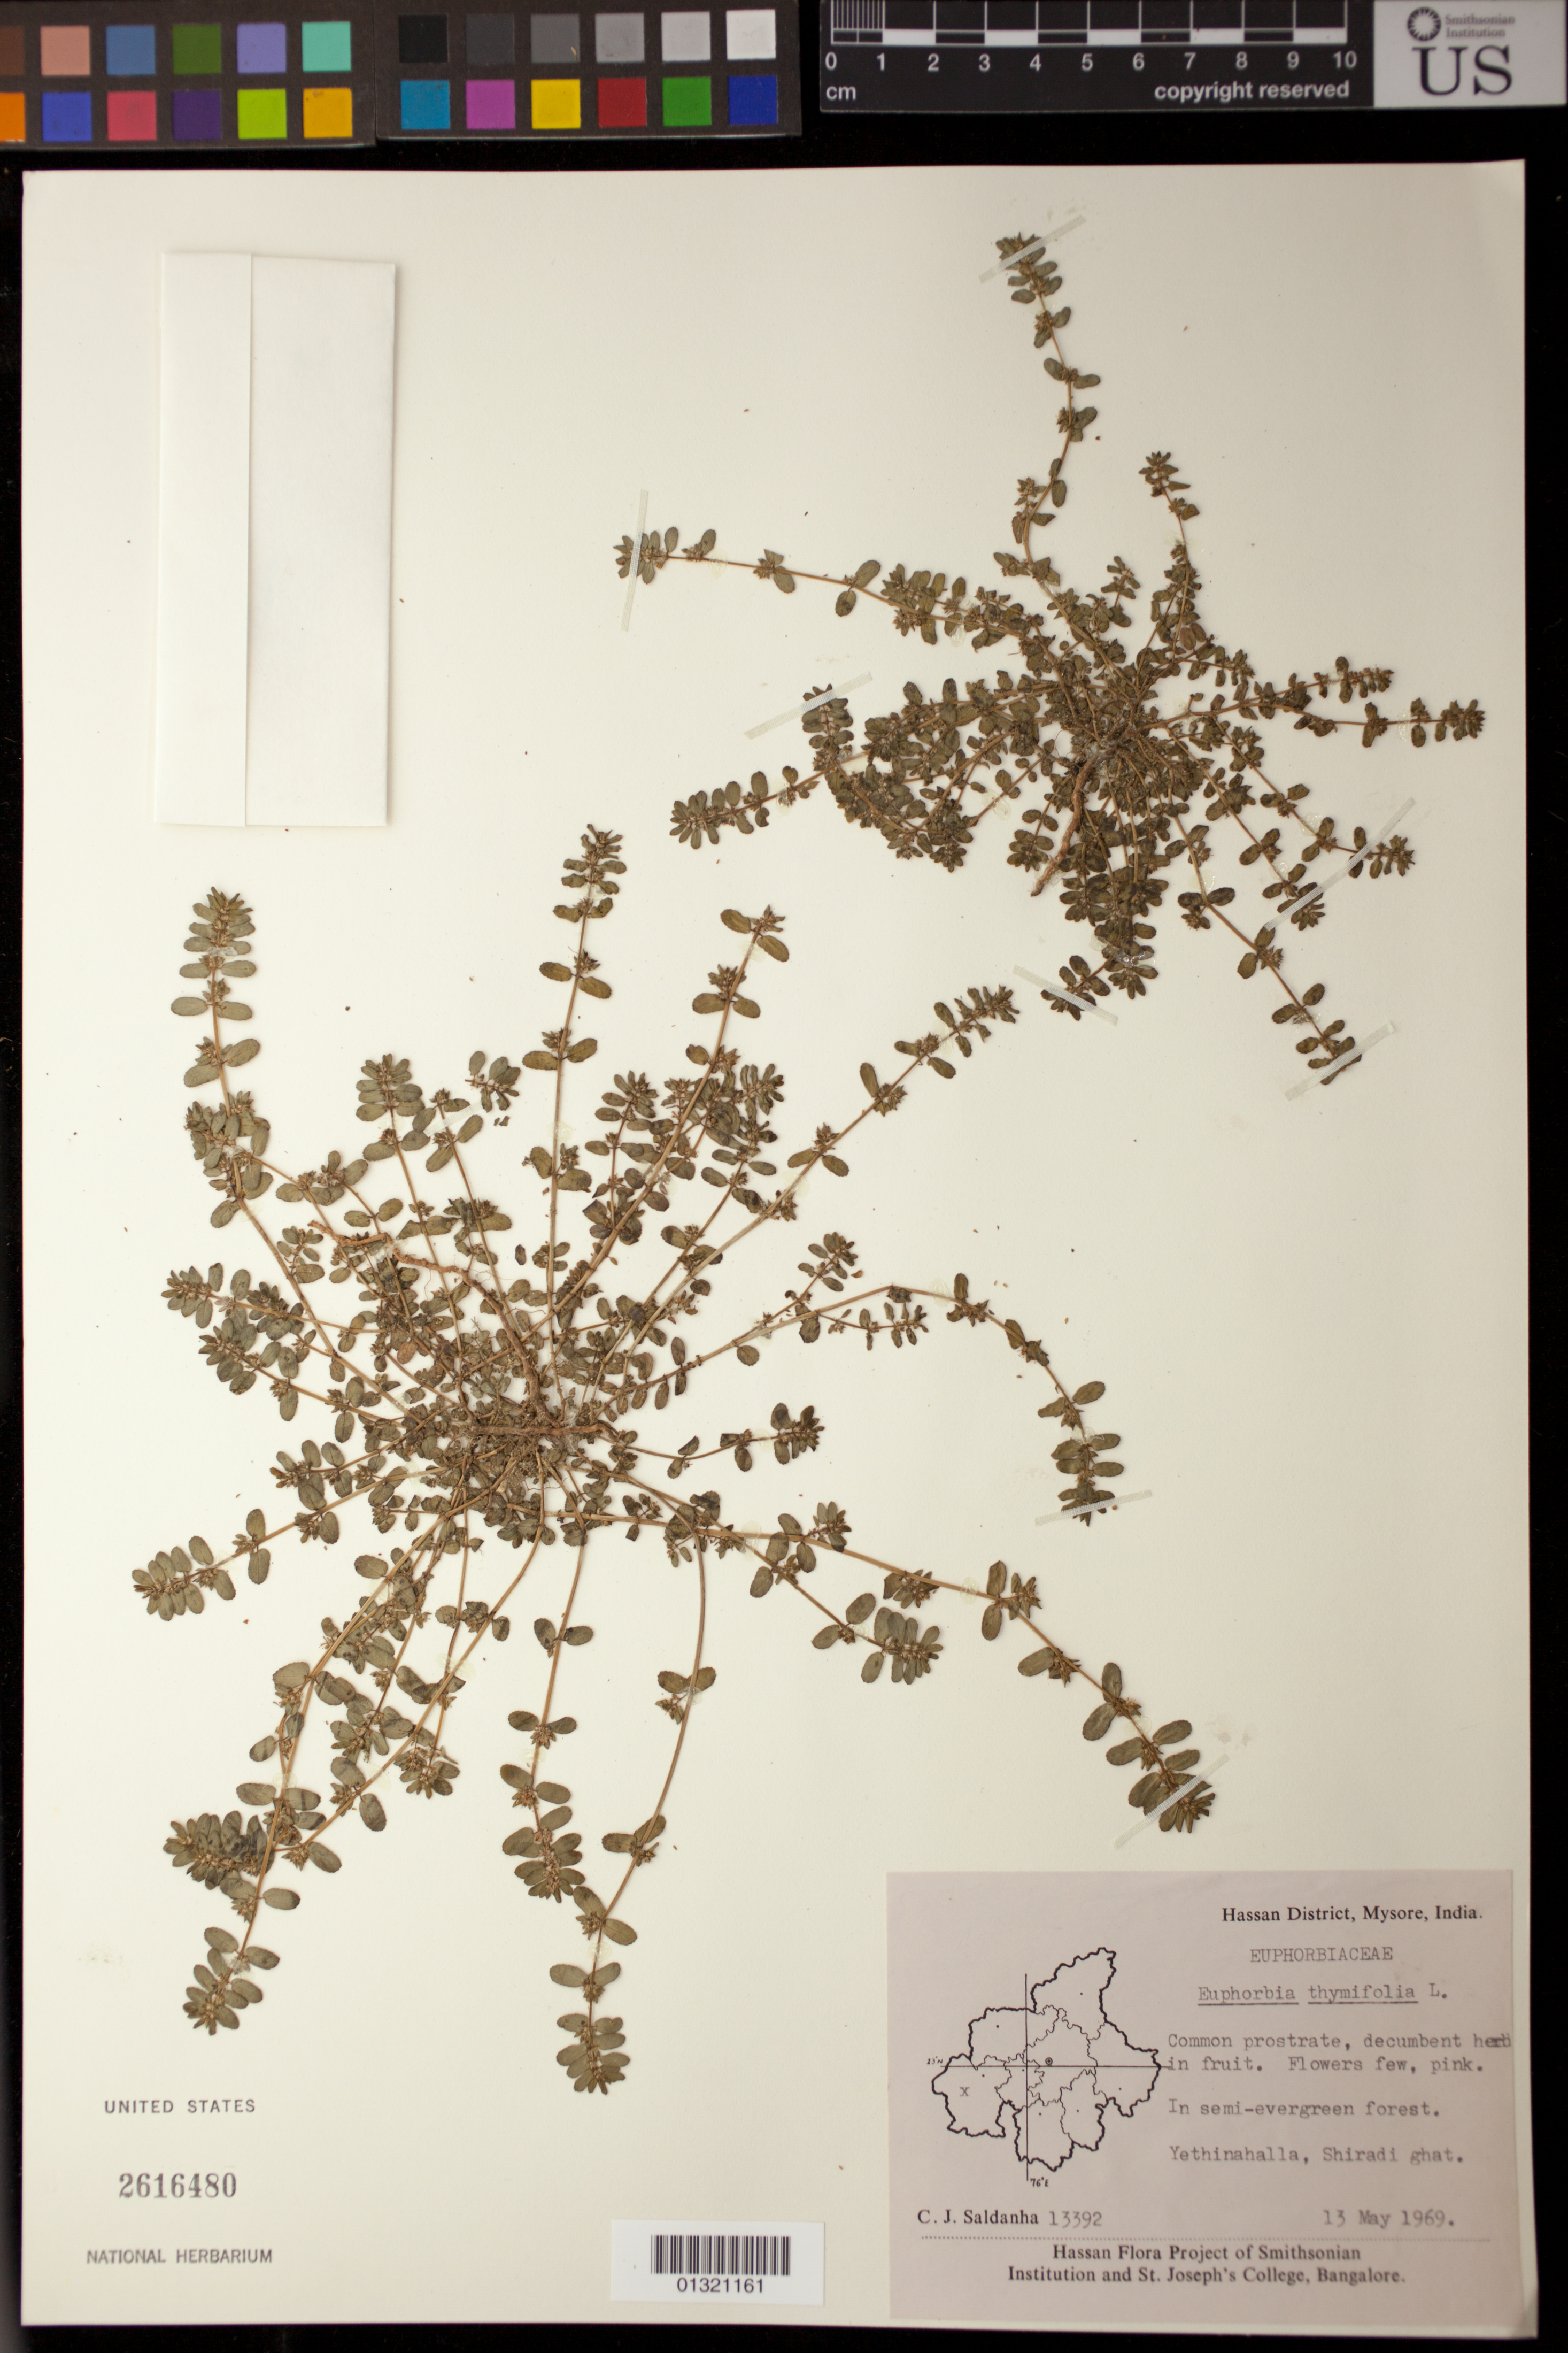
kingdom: Plantae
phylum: Tracheophyta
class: Magnoliopsida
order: Malpighiales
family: Euphorbiaceae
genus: Euphorbia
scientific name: Euphorbia thymifolia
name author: L.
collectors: C. J. Saldanha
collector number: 13392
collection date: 1969-05-13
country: India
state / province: Karnataka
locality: Hassan District, Mysore, Yethinahalla [Yettinhalli], Shiradi ghat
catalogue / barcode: US 2616480